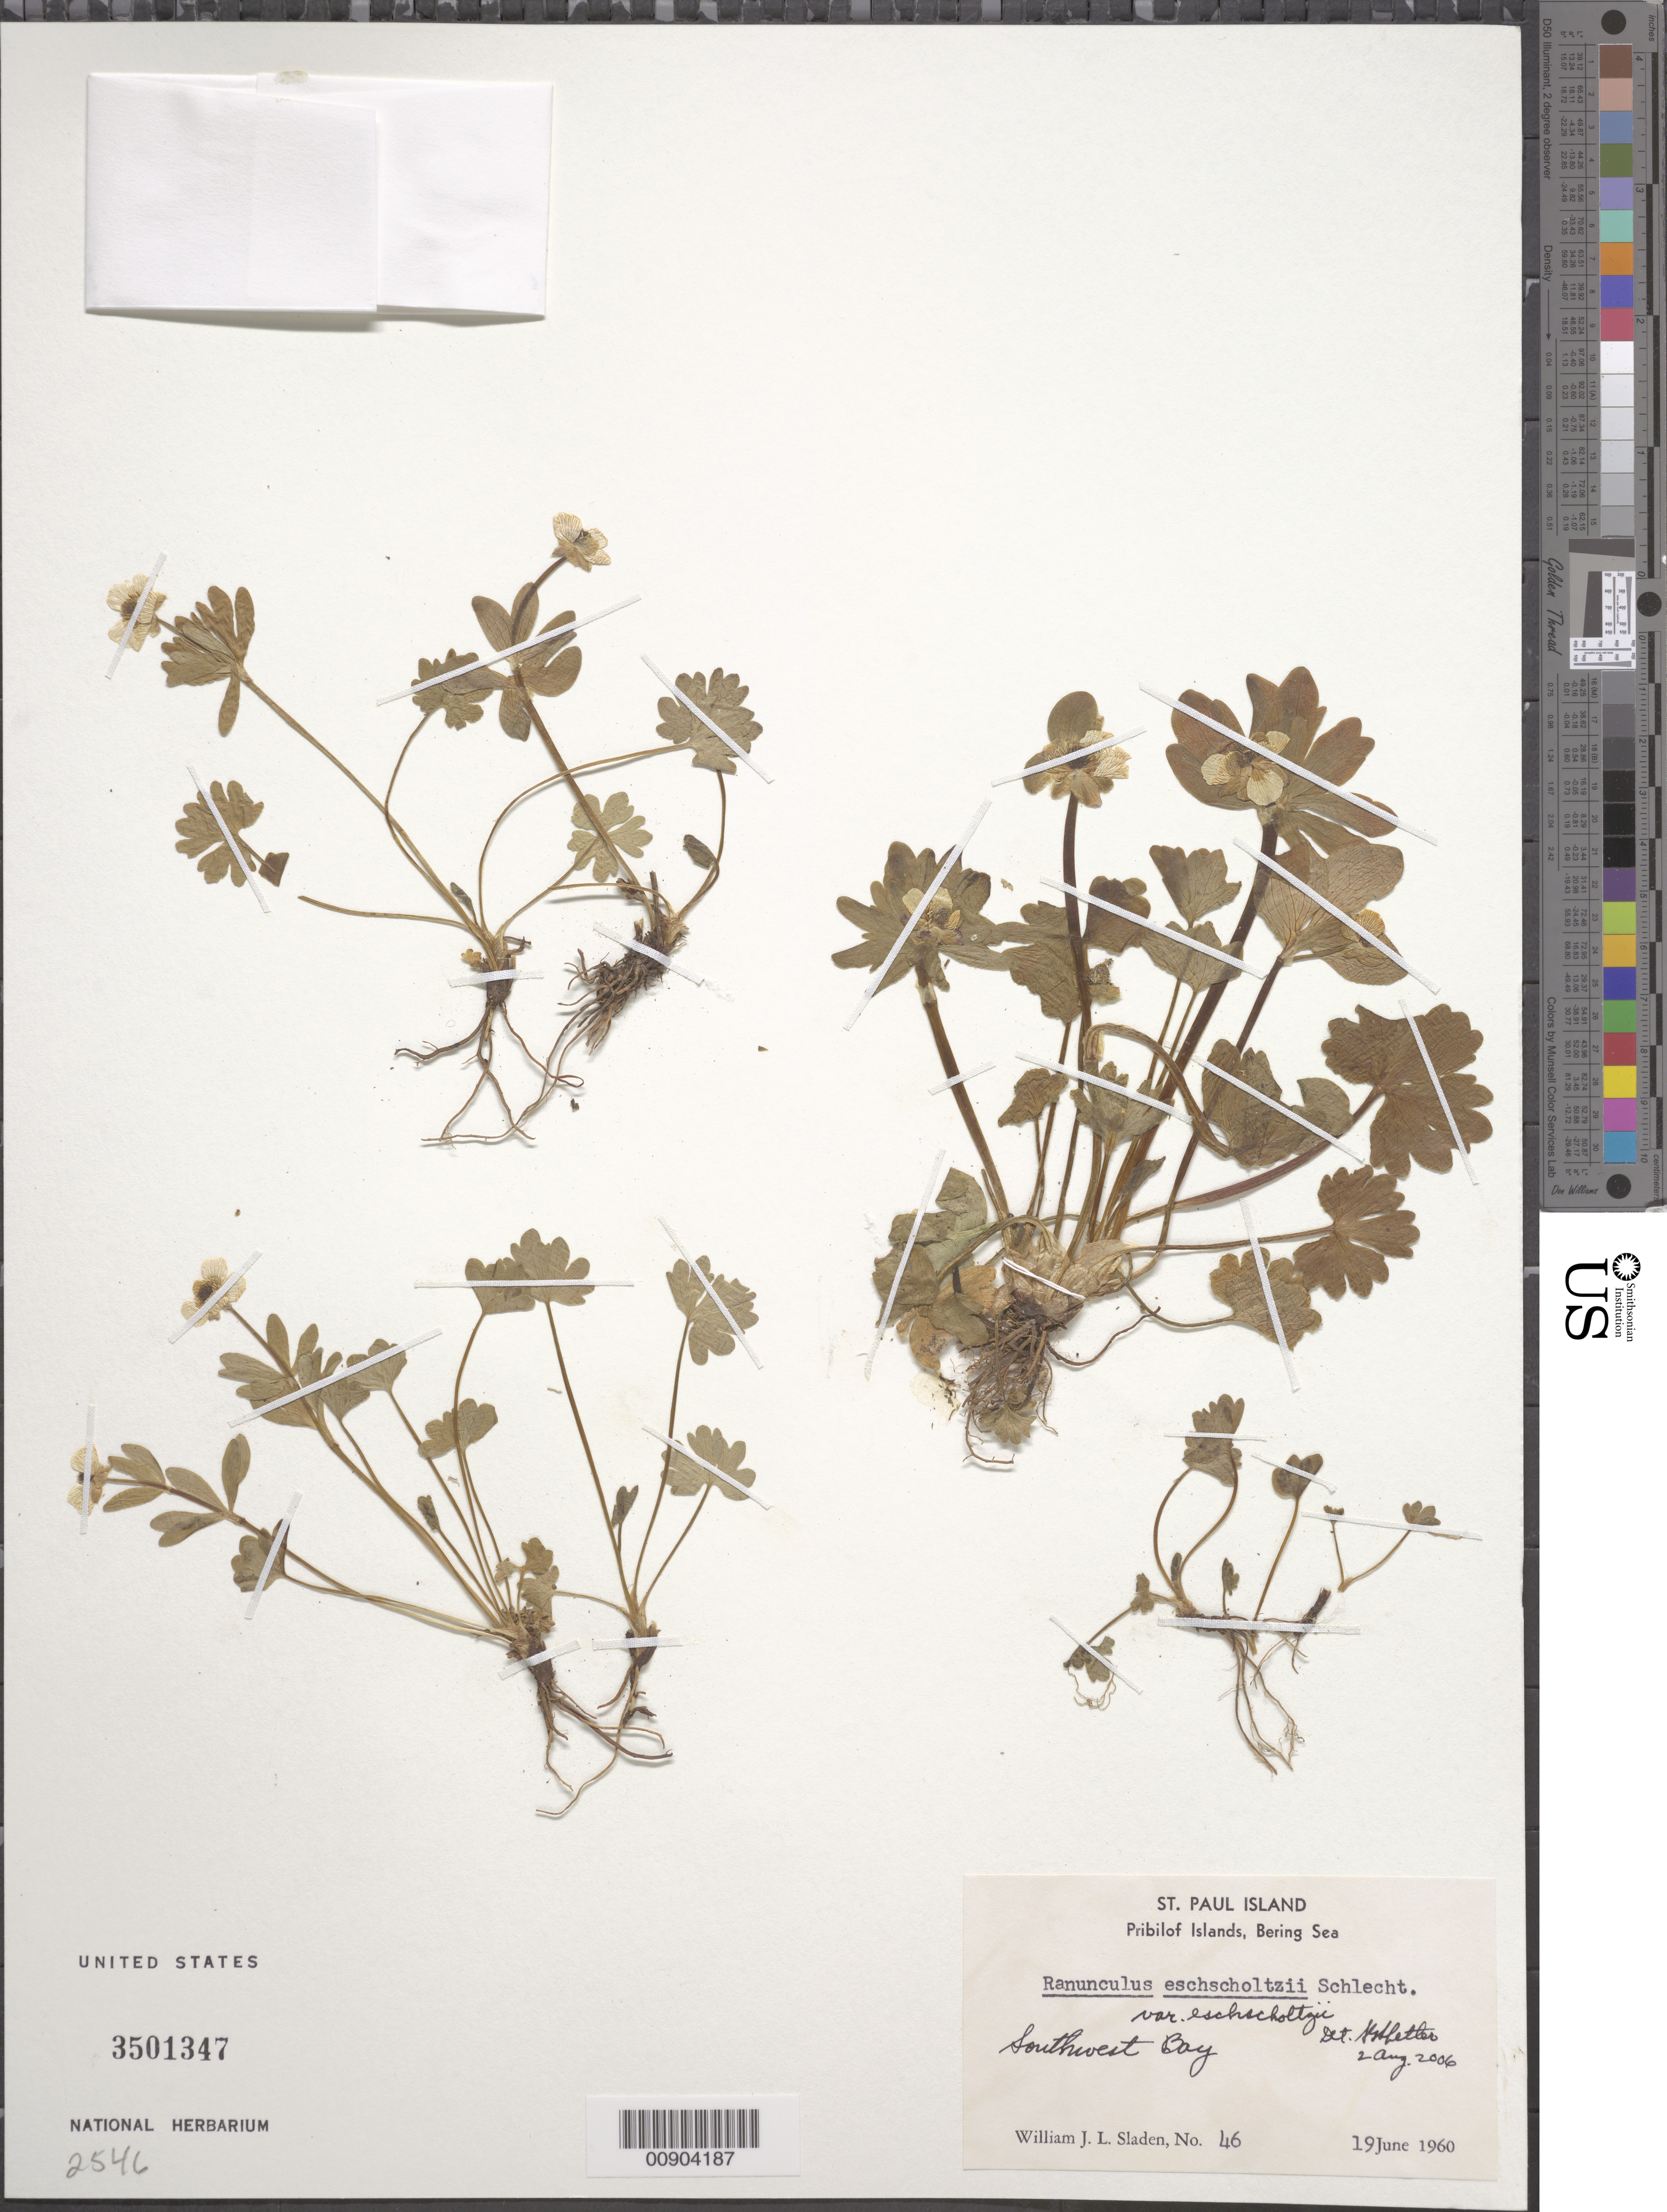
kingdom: Plantae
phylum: Tracheophyta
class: Magnoliopsida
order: Ranunculales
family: Ranunculaceae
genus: Ranunculus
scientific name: Ranunculus eschscholtzii var. eschscholtzii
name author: Schltdl.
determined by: Shetler, Stanwyn G., (US), NMNH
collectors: W. Sladen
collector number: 46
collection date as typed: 19 Jun 1960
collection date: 1960-06-19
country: United States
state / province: Alaska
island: St. Paul Island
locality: Southwest Bay., Bering Sea, Pribilof Islands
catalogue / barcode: US 3501347